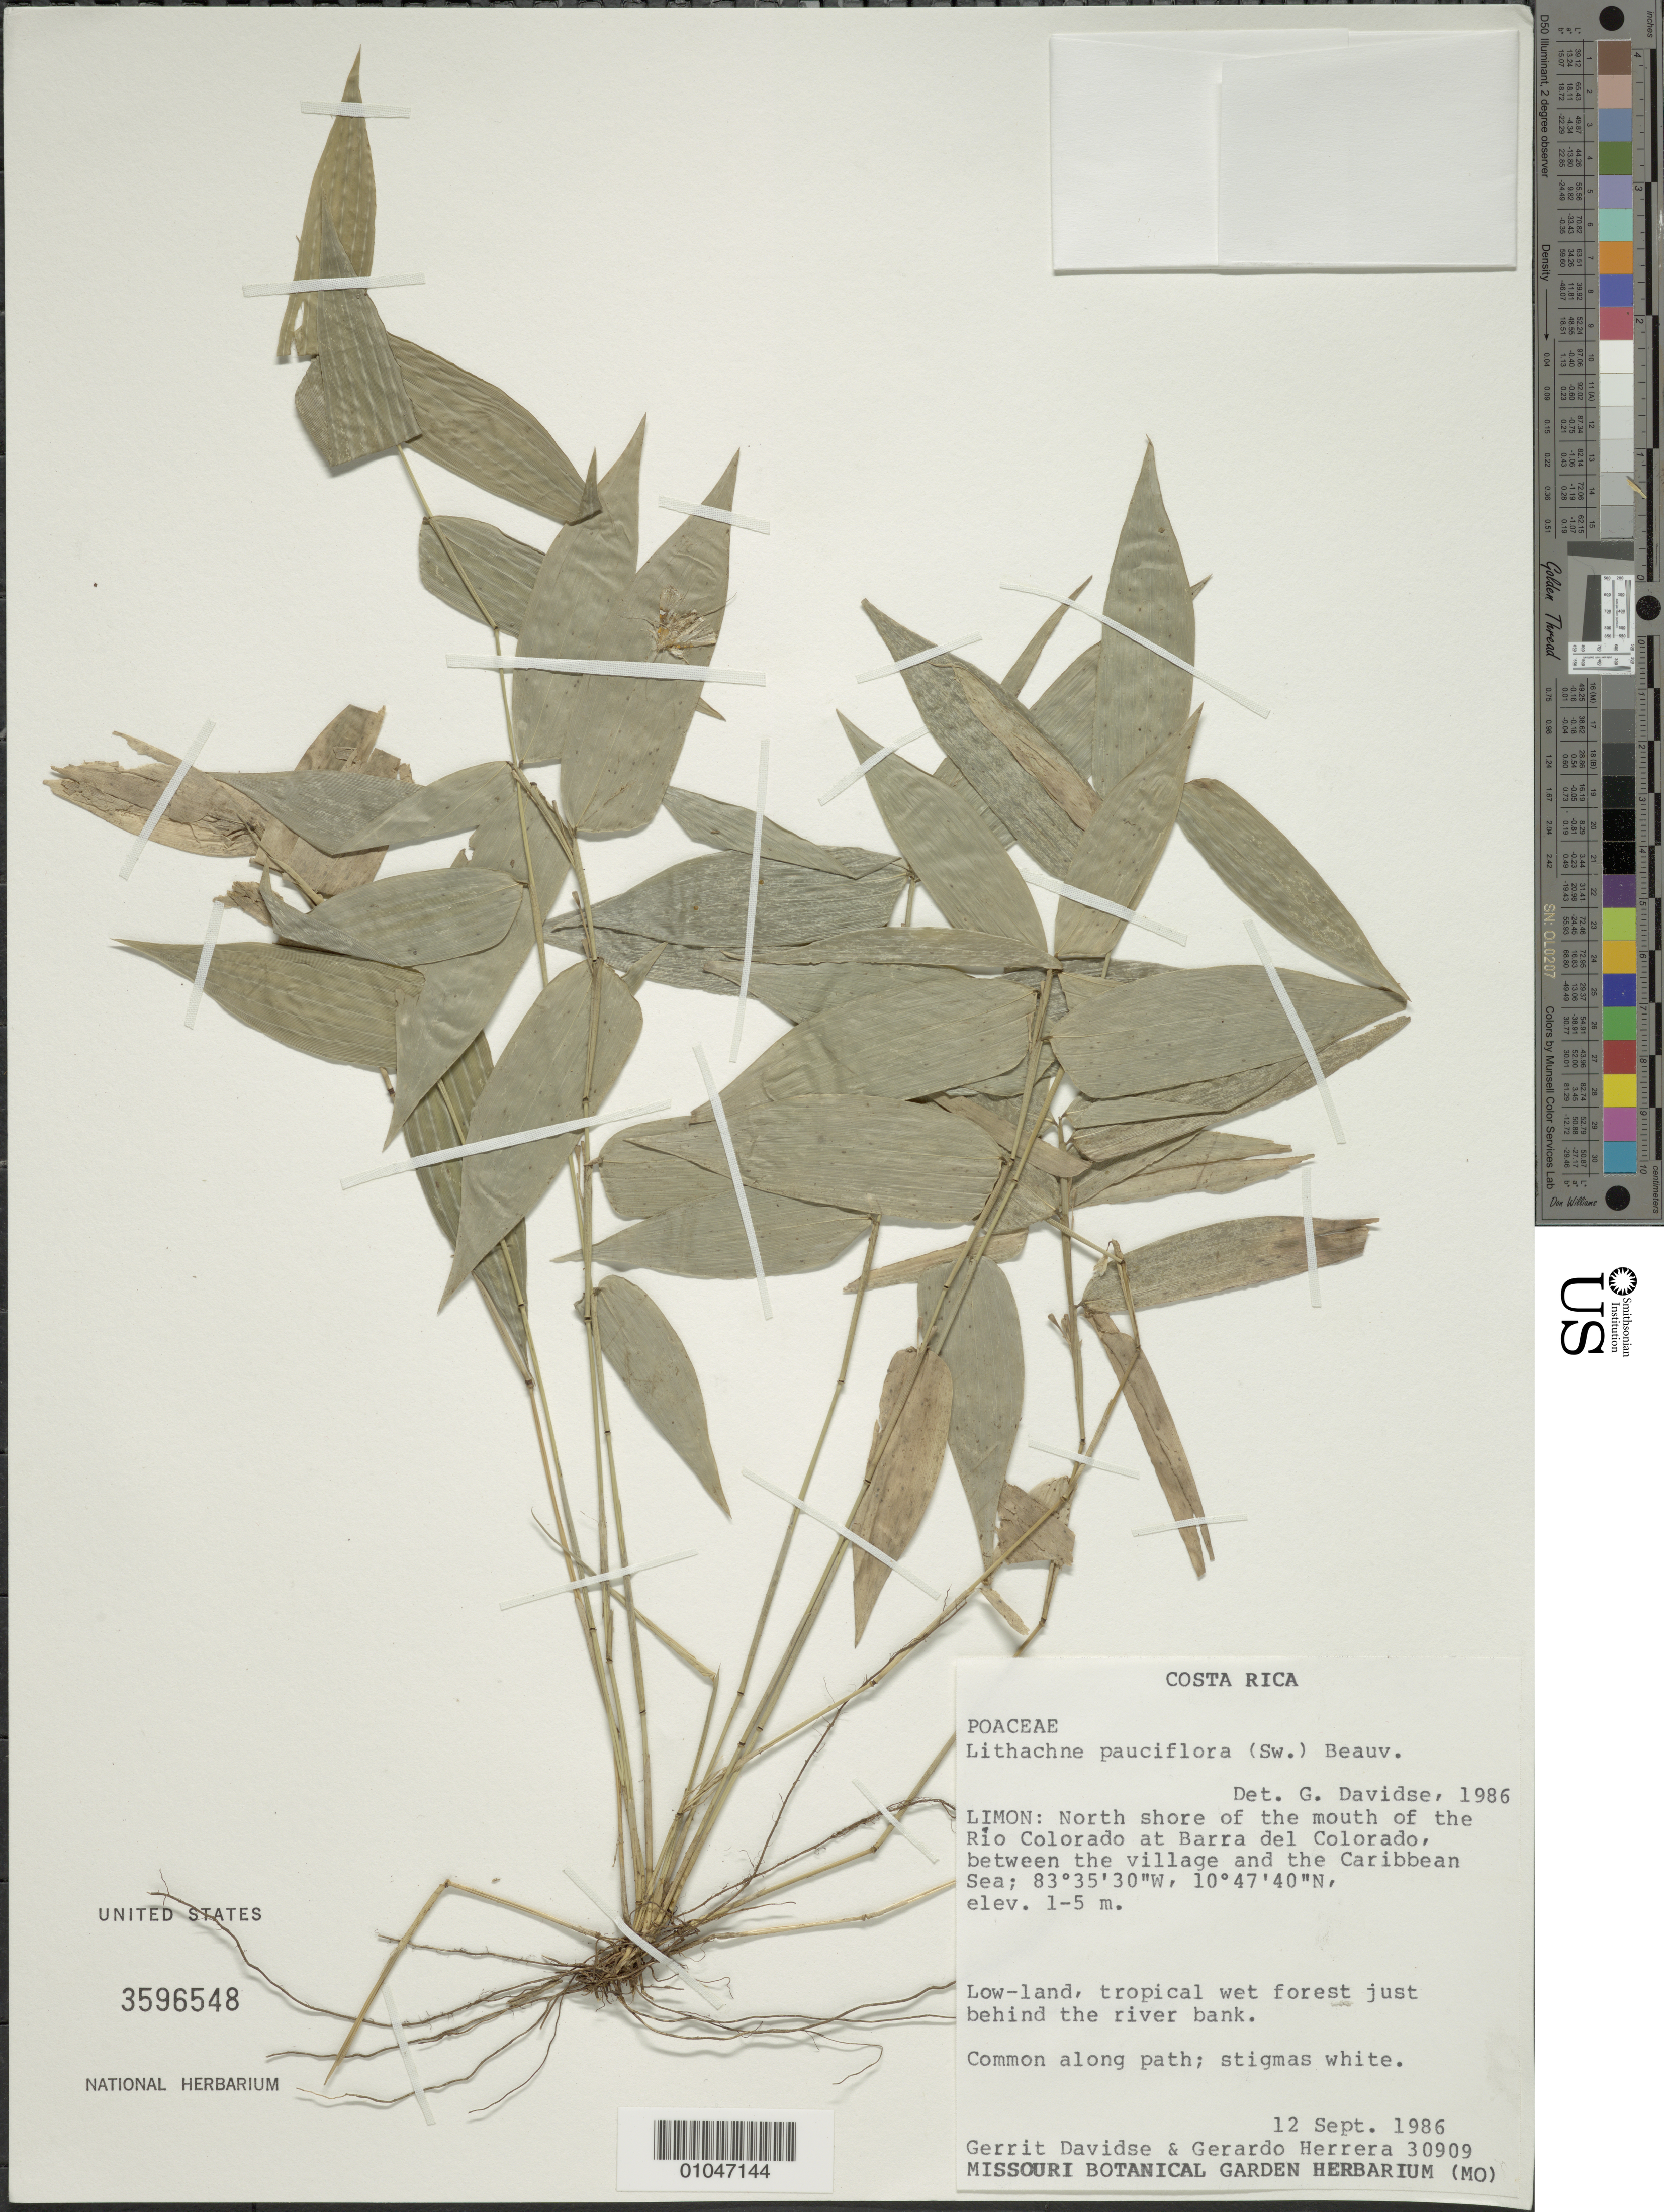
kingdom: Plantae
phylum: Tracheophyta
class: Liliopsida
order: Poales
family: Poaceae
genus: Lithachne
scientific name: Lithachne pauciflora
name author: (Sw.) P. Beauv.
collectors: G. Davidse & G. Herrera Ch.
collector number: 30909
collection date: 1986-09-12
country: Costa Rica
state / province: Limón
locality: N shore of the mouth of the Rio Colorado at Barra del Colorado, between the village and the Caribbean Sea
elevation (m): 1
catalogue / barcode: US 3596548